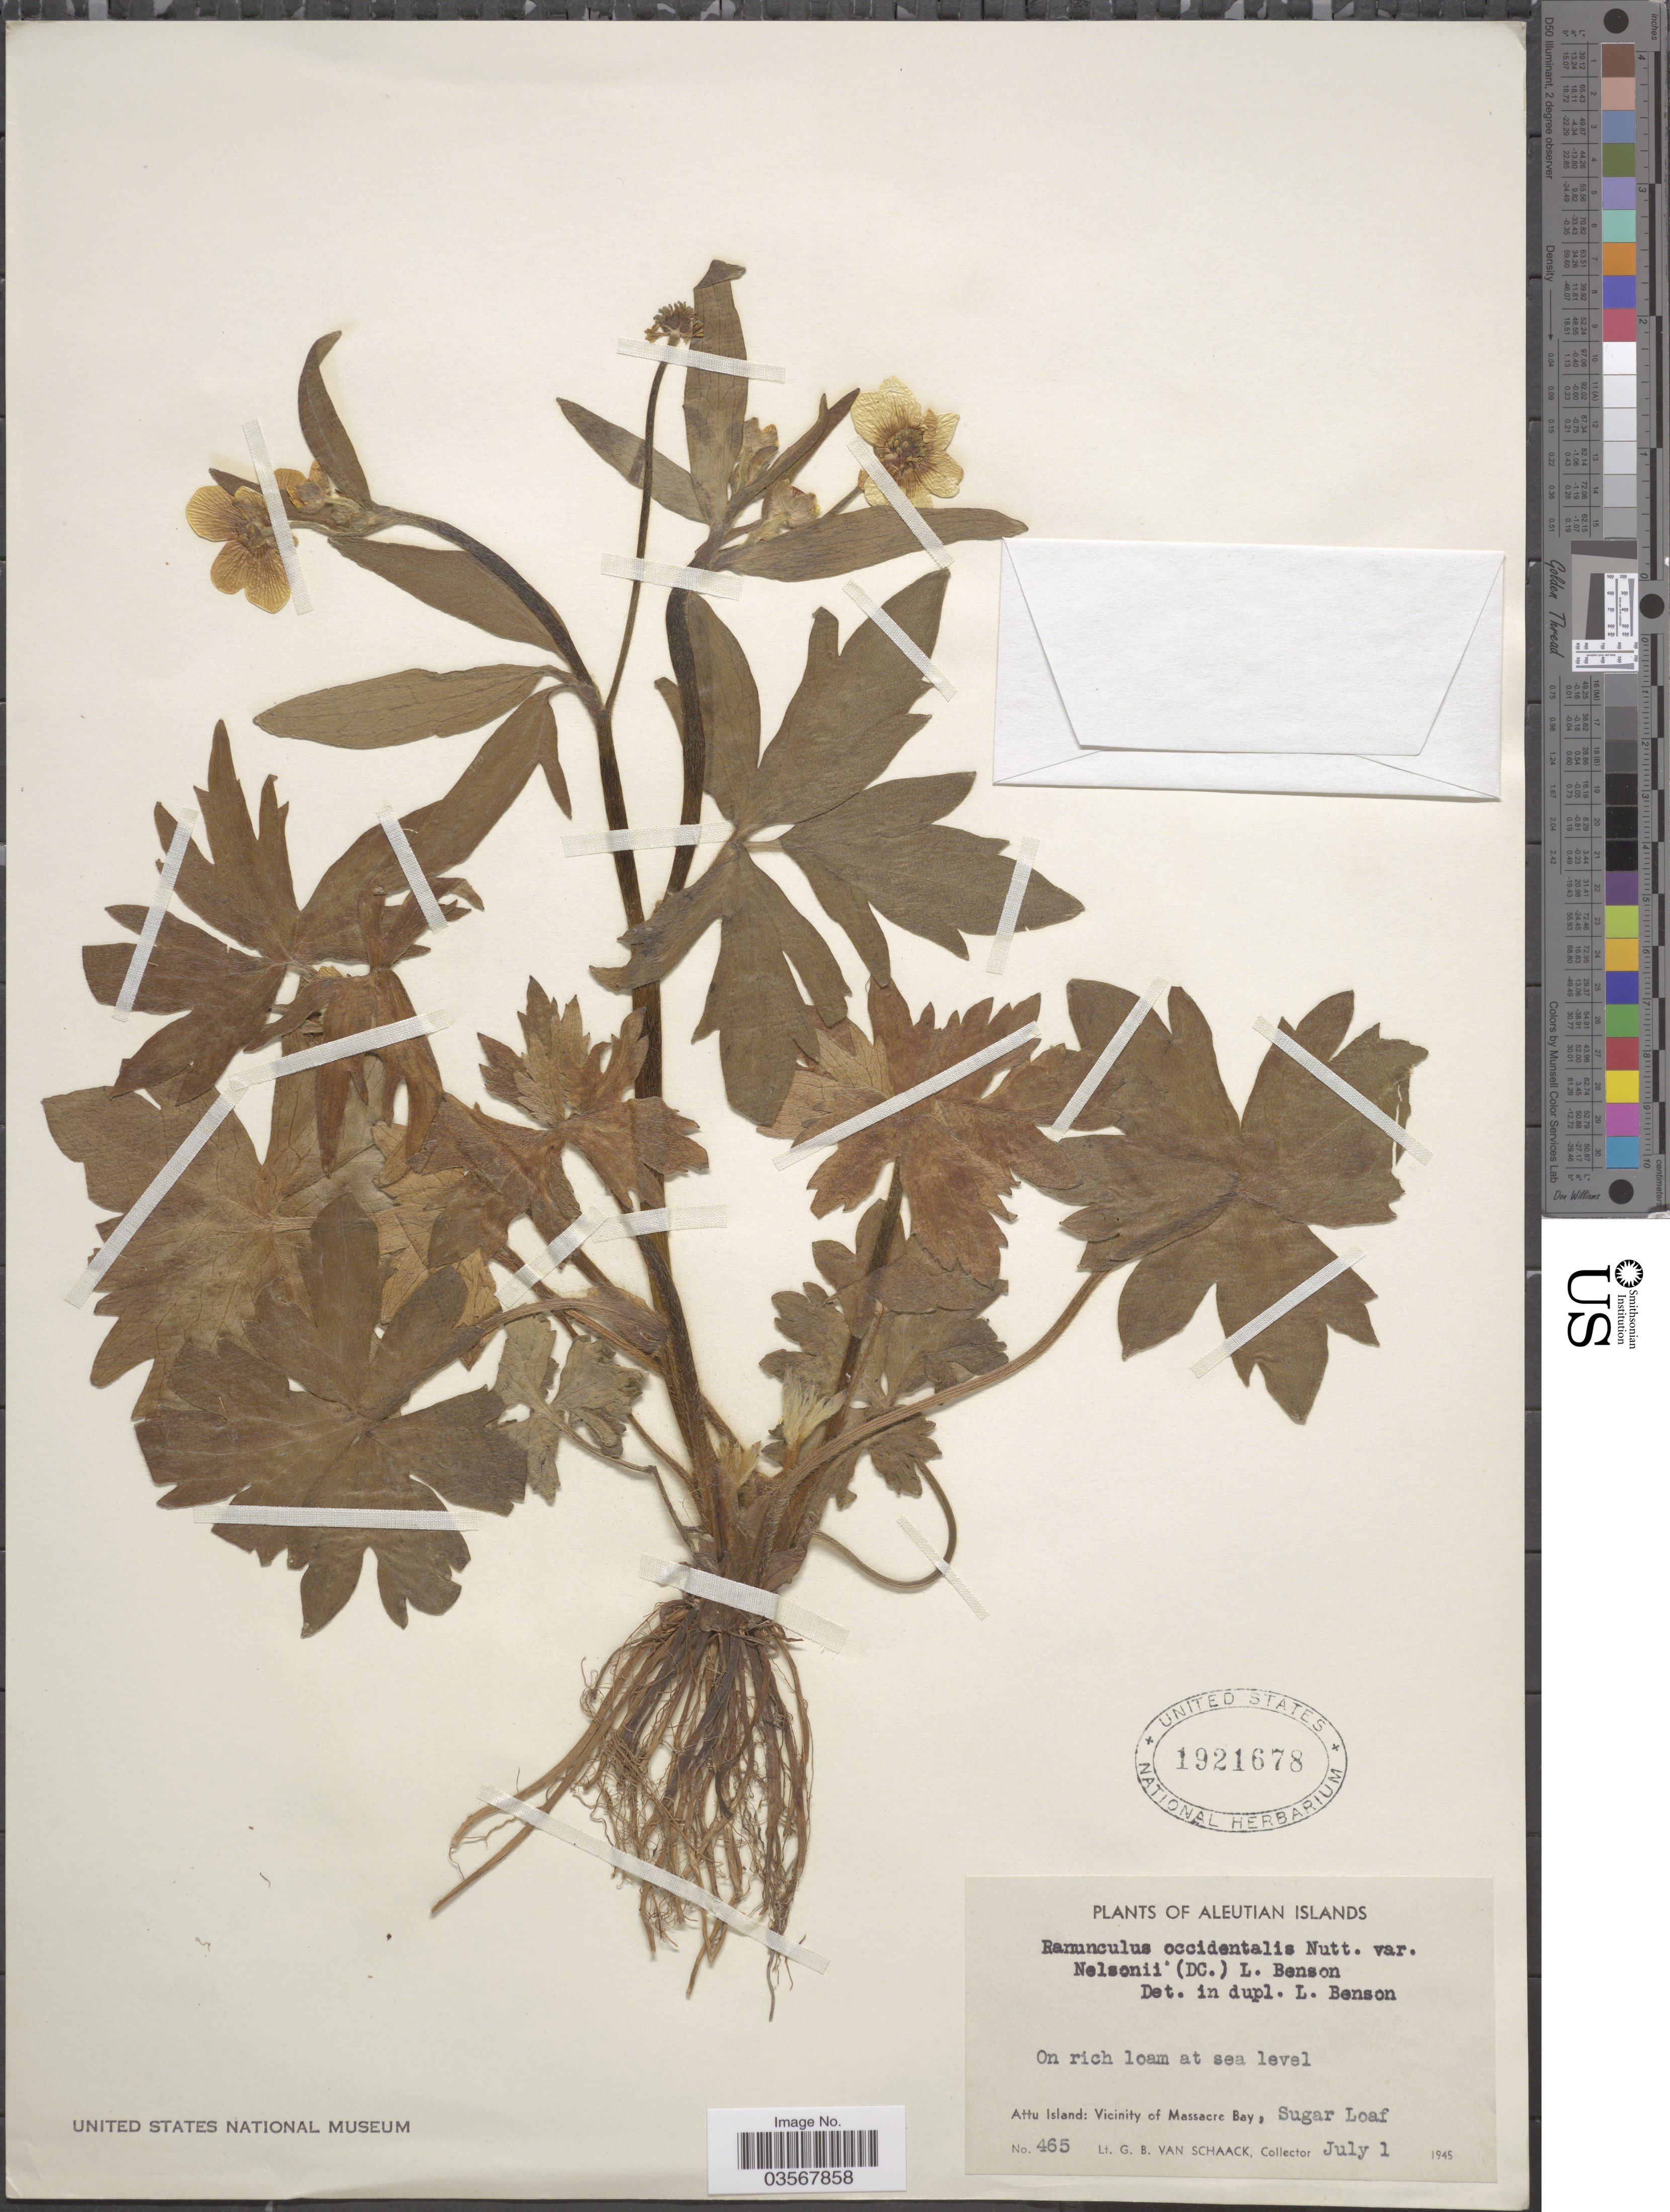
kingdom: Plantae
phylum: Tracheophyta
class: Magnoliopsida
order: Ranunculales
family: Ranunculaceae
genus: Ranunculus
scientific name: Ranunculus occidentalis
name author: Nutt.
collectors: G. Van Schaack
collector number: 465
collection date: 1945-07-01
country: United States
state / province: Alaska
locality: Aleutian Islands. Attu Island: Vicinity of Massacre Bay, Sugar Loaf.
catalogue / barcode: US 1921678